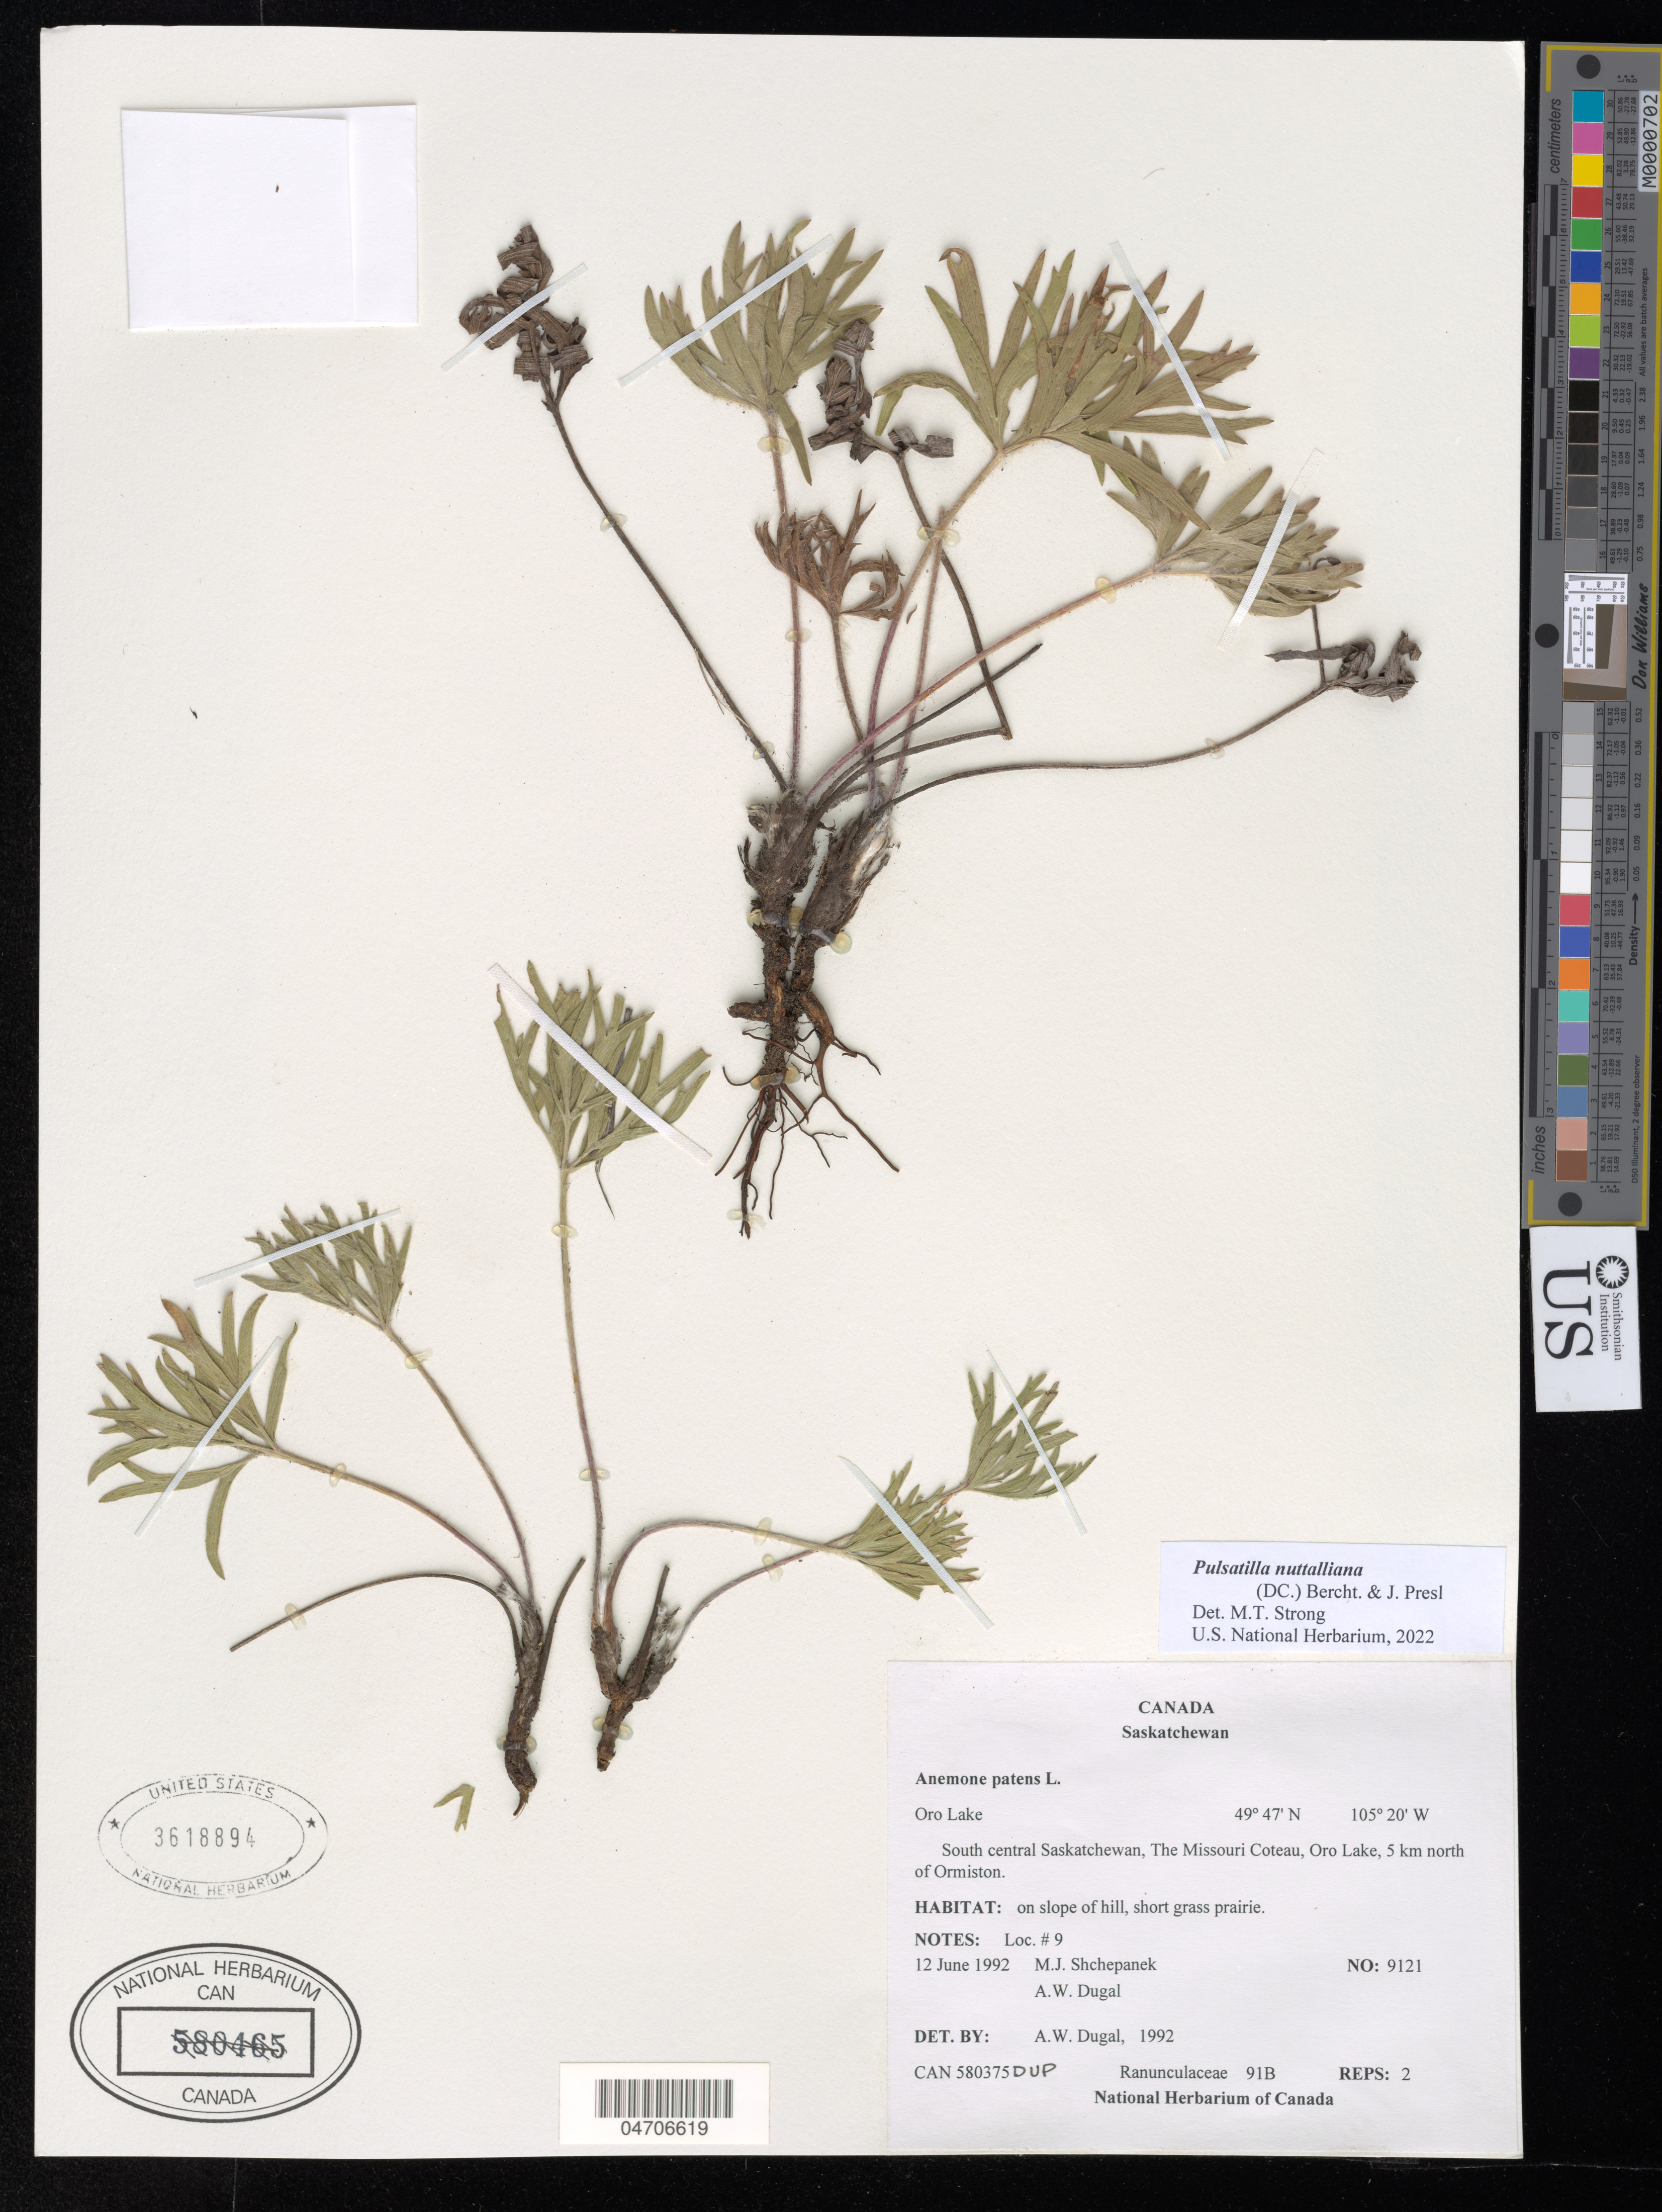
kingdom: Plantae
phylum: Tracheophyta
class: Magnoliopsida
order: Ranunculales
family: Ranunculaceae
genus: Pulsatilla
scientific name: Pulsatilla nuttalliana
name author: (DC.) Bercht. & J. Presl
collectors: M. Shchepanek & A. Dugal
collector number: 9121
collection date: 1992-06-12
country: Canada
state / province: Saskatchewan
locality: Oro Lake. South central Saskatchewan, The Missouri Coteau, Oro Lake, 5 km north of Ormiston. Loc. #9.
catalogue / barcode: US 3618894